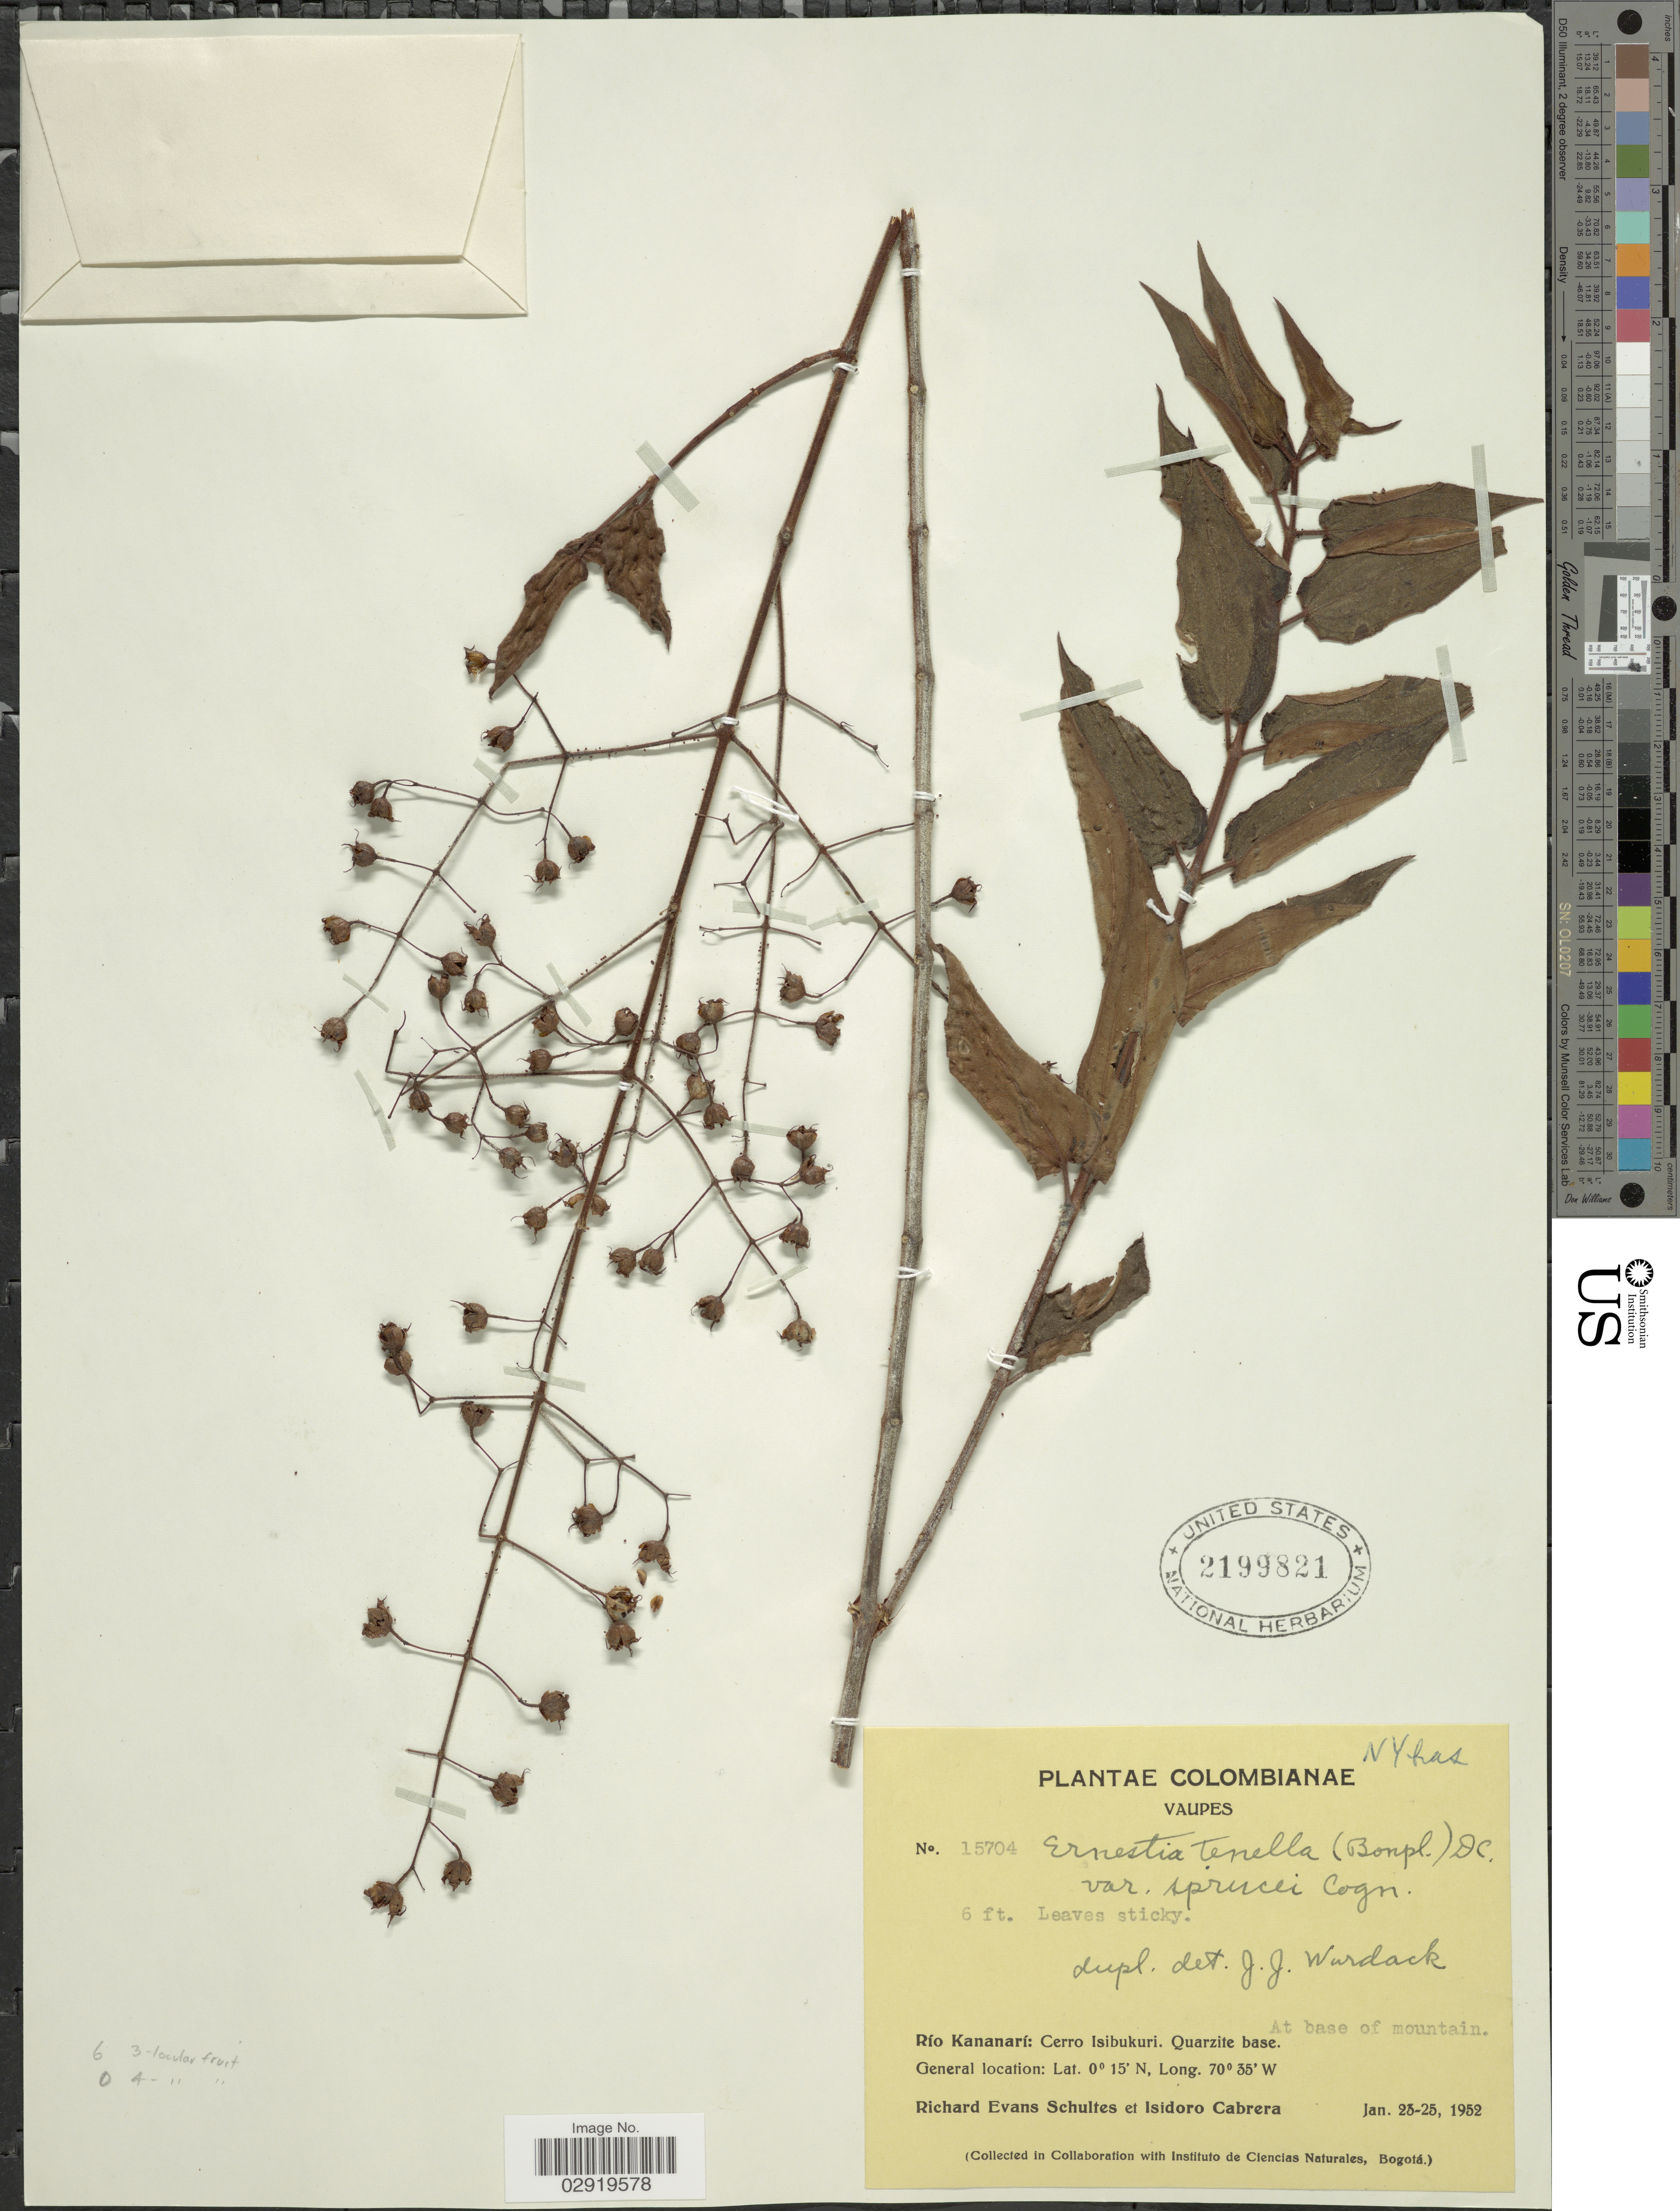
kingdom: Plantae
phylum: Tracheophyta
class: Magnoliopsida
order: Myrtales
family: Melastomataceae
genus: Ernestia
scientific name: Ernestia tenella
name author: (Bonpl.) DC.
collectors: R. E. Schultes & I. Cabrera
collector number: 15704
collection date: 1952-01-23/1952-01-25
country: Colombia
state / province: Vaupés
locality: Río Kananari: Cerro Isibukuri.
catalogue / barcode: US 2199821